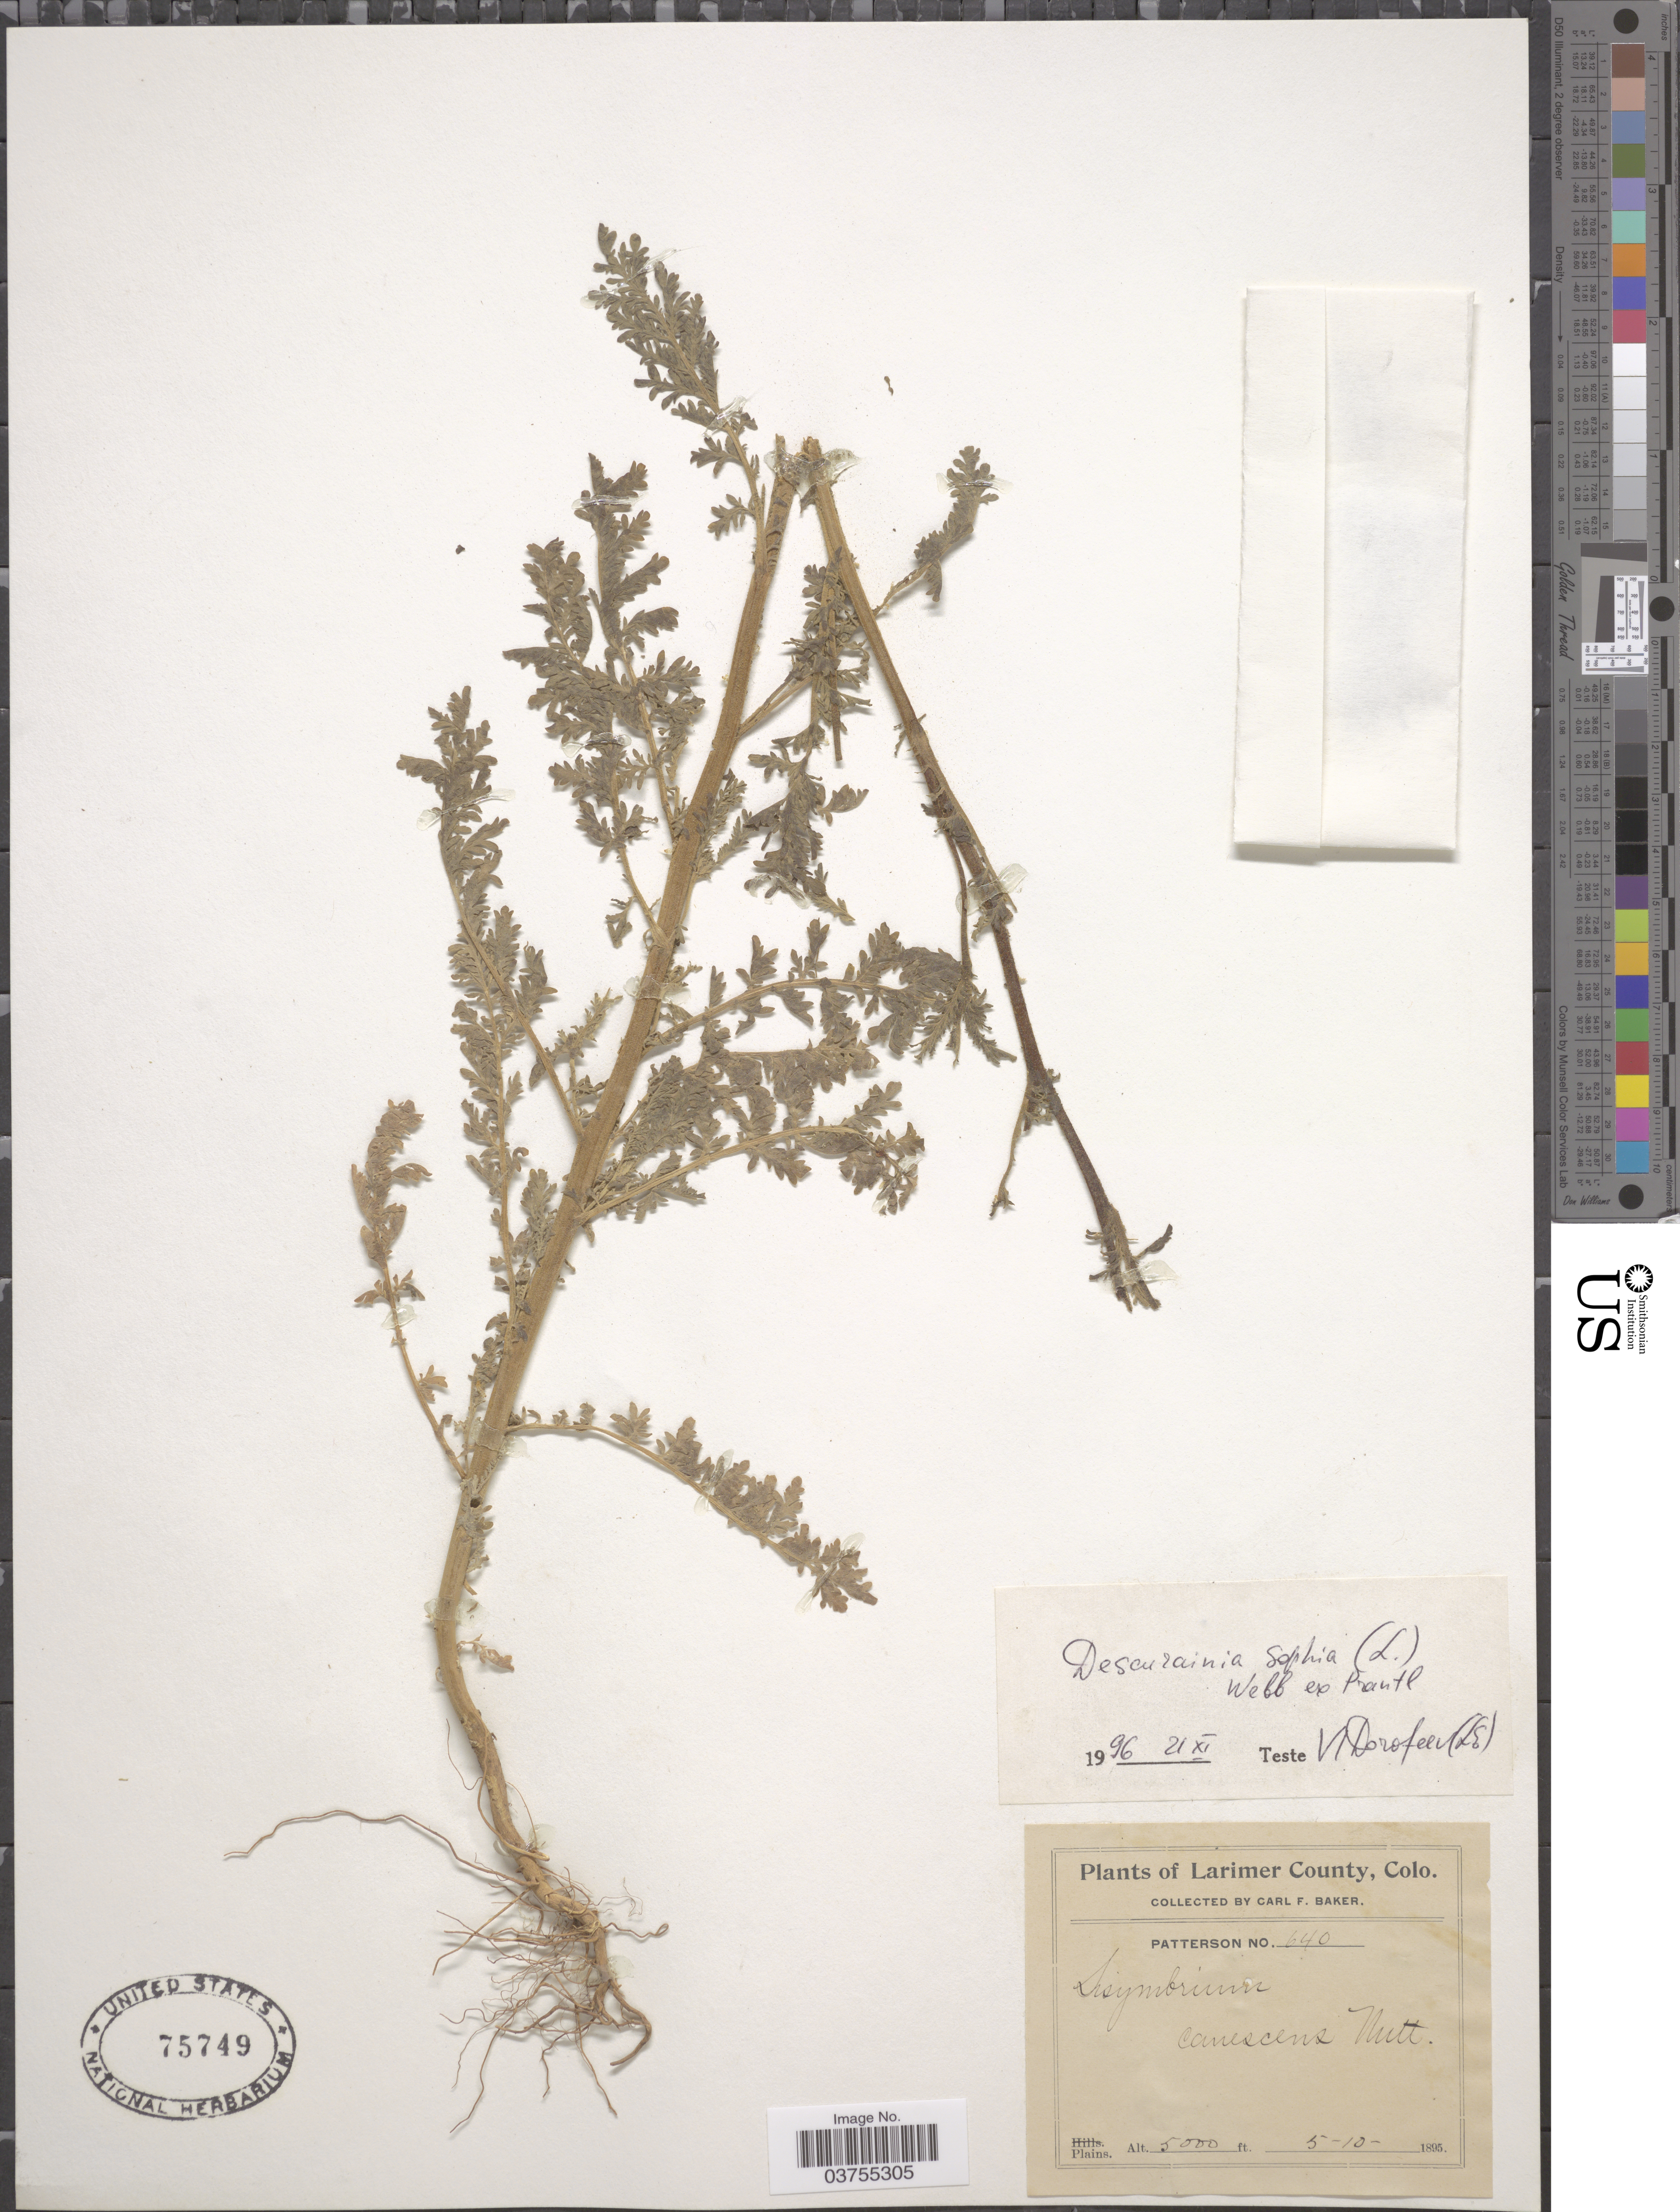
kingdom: Plantae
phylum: Tracheophyta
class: Magnoliopsida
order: Brassicales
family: Brassicaceae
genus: Descurainia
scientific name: Descurainia sophia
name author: (L.) Webb ex Prantl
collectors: C. F. Baker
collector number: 640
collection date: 1895-05-10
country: United States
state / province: Colorado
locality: Larimer County.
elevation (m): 1524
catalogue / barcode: US 75749